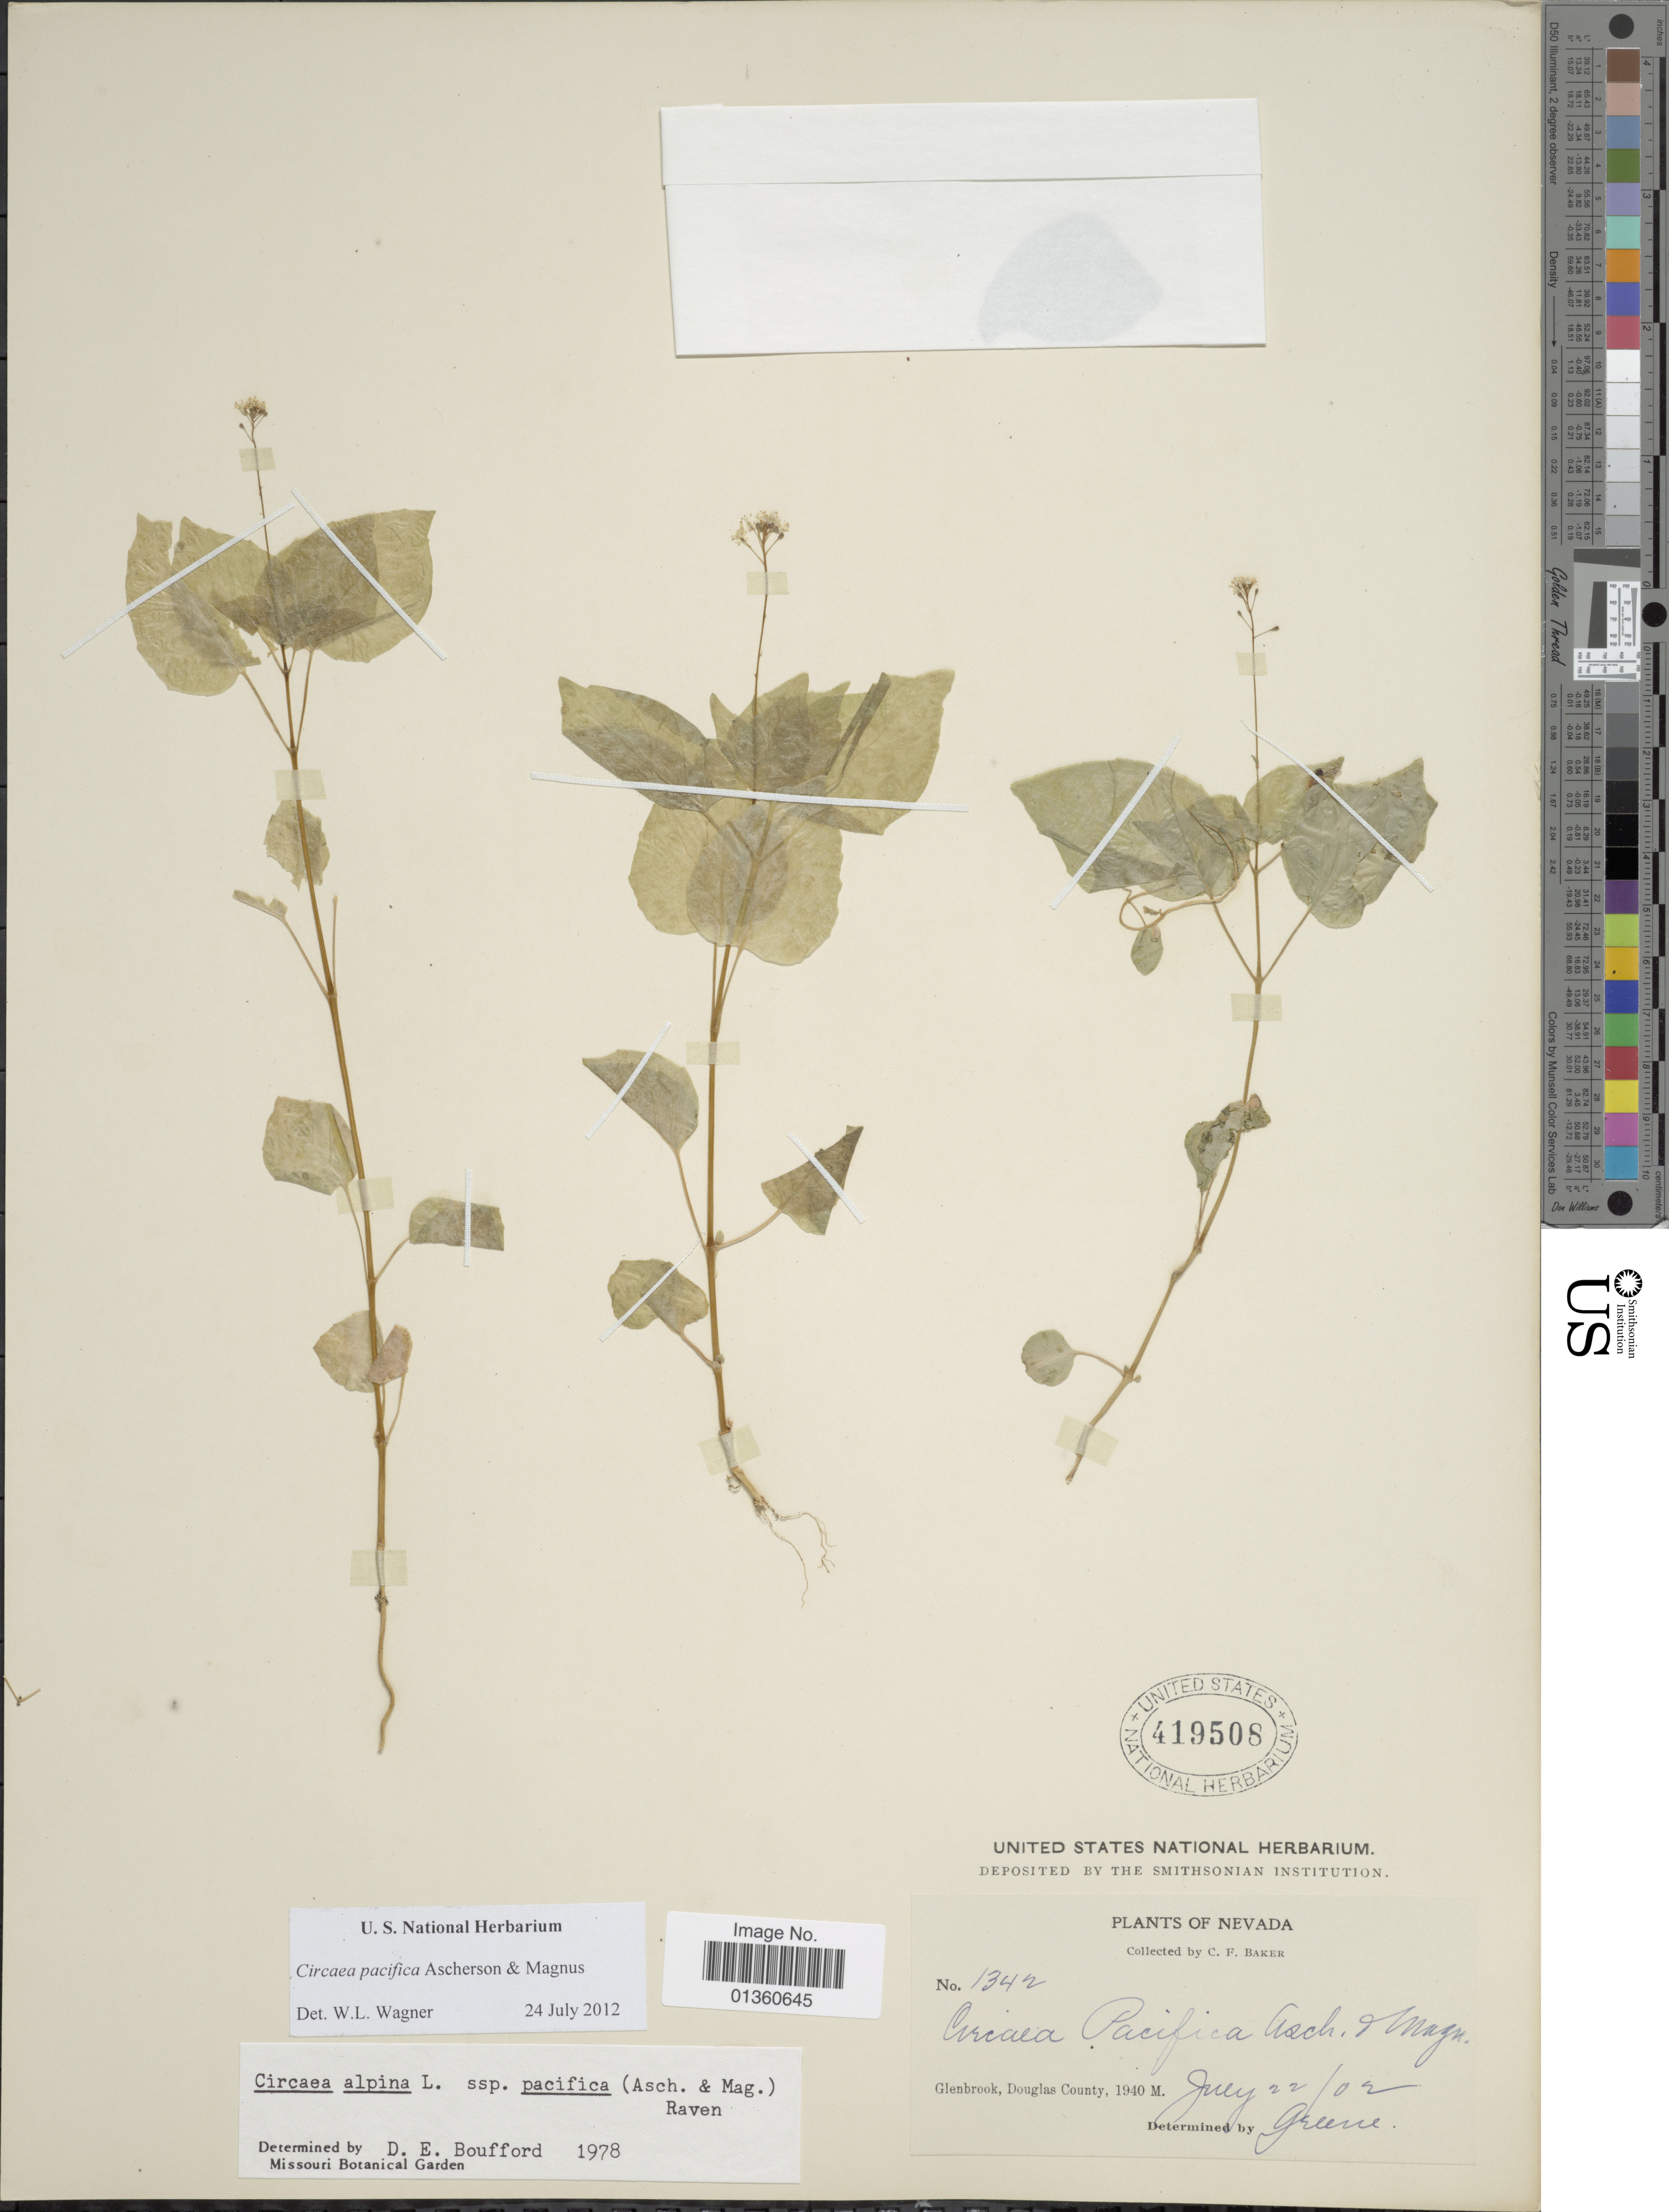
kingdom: Plantae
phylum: Tracheophyta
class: Magnoliopsida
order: Myrtales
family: Onagraceae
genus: Circaea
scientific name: Circaea pacifica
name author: Asch. & Magnus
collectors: C. F. Baker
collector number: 1342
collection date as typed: Transcribed d/m/y: 22/7/2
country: United States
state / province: Nevada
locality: Glenbrook, Douglas County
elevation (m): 1940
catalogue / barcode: US 419508